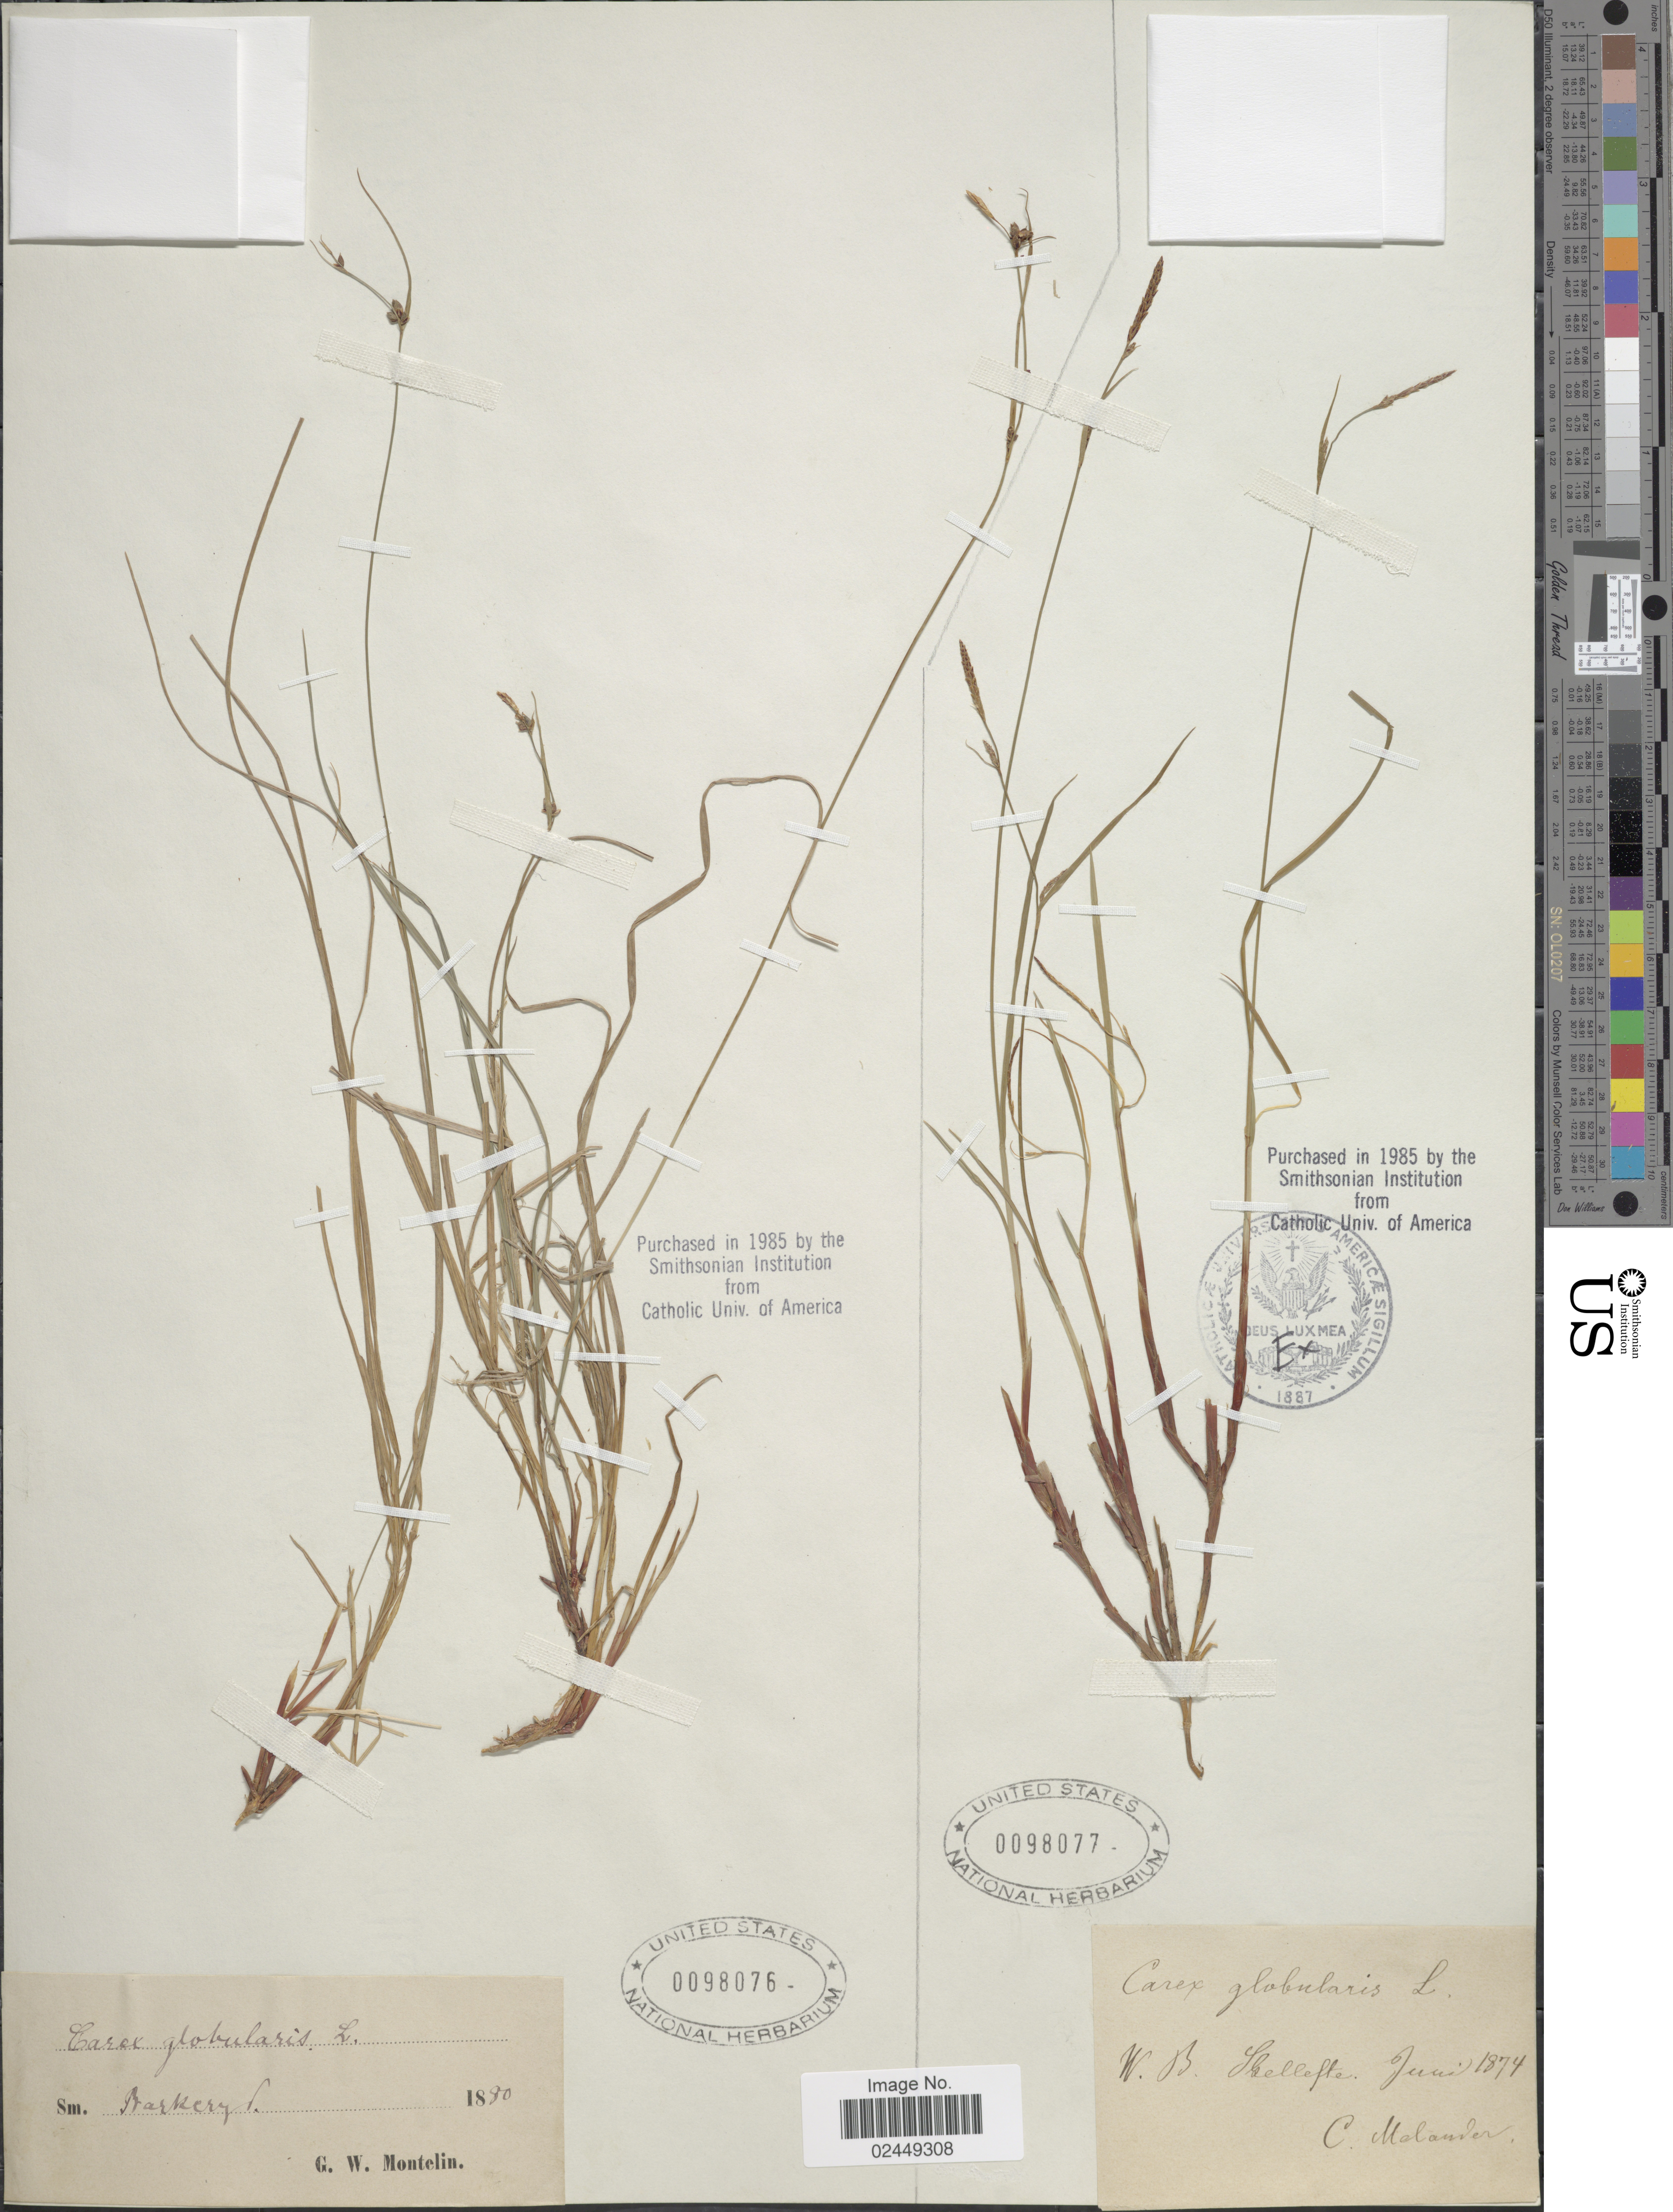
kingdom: Plantae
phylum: Tracheophyta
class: Liliopsida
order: Poales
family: Cyperaceae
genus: Carex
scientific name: Carex globularis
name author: L.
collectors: G. Montelin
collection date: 1880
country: Sweden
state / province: Jönköping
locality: Barkeryd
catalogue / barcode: US 98076